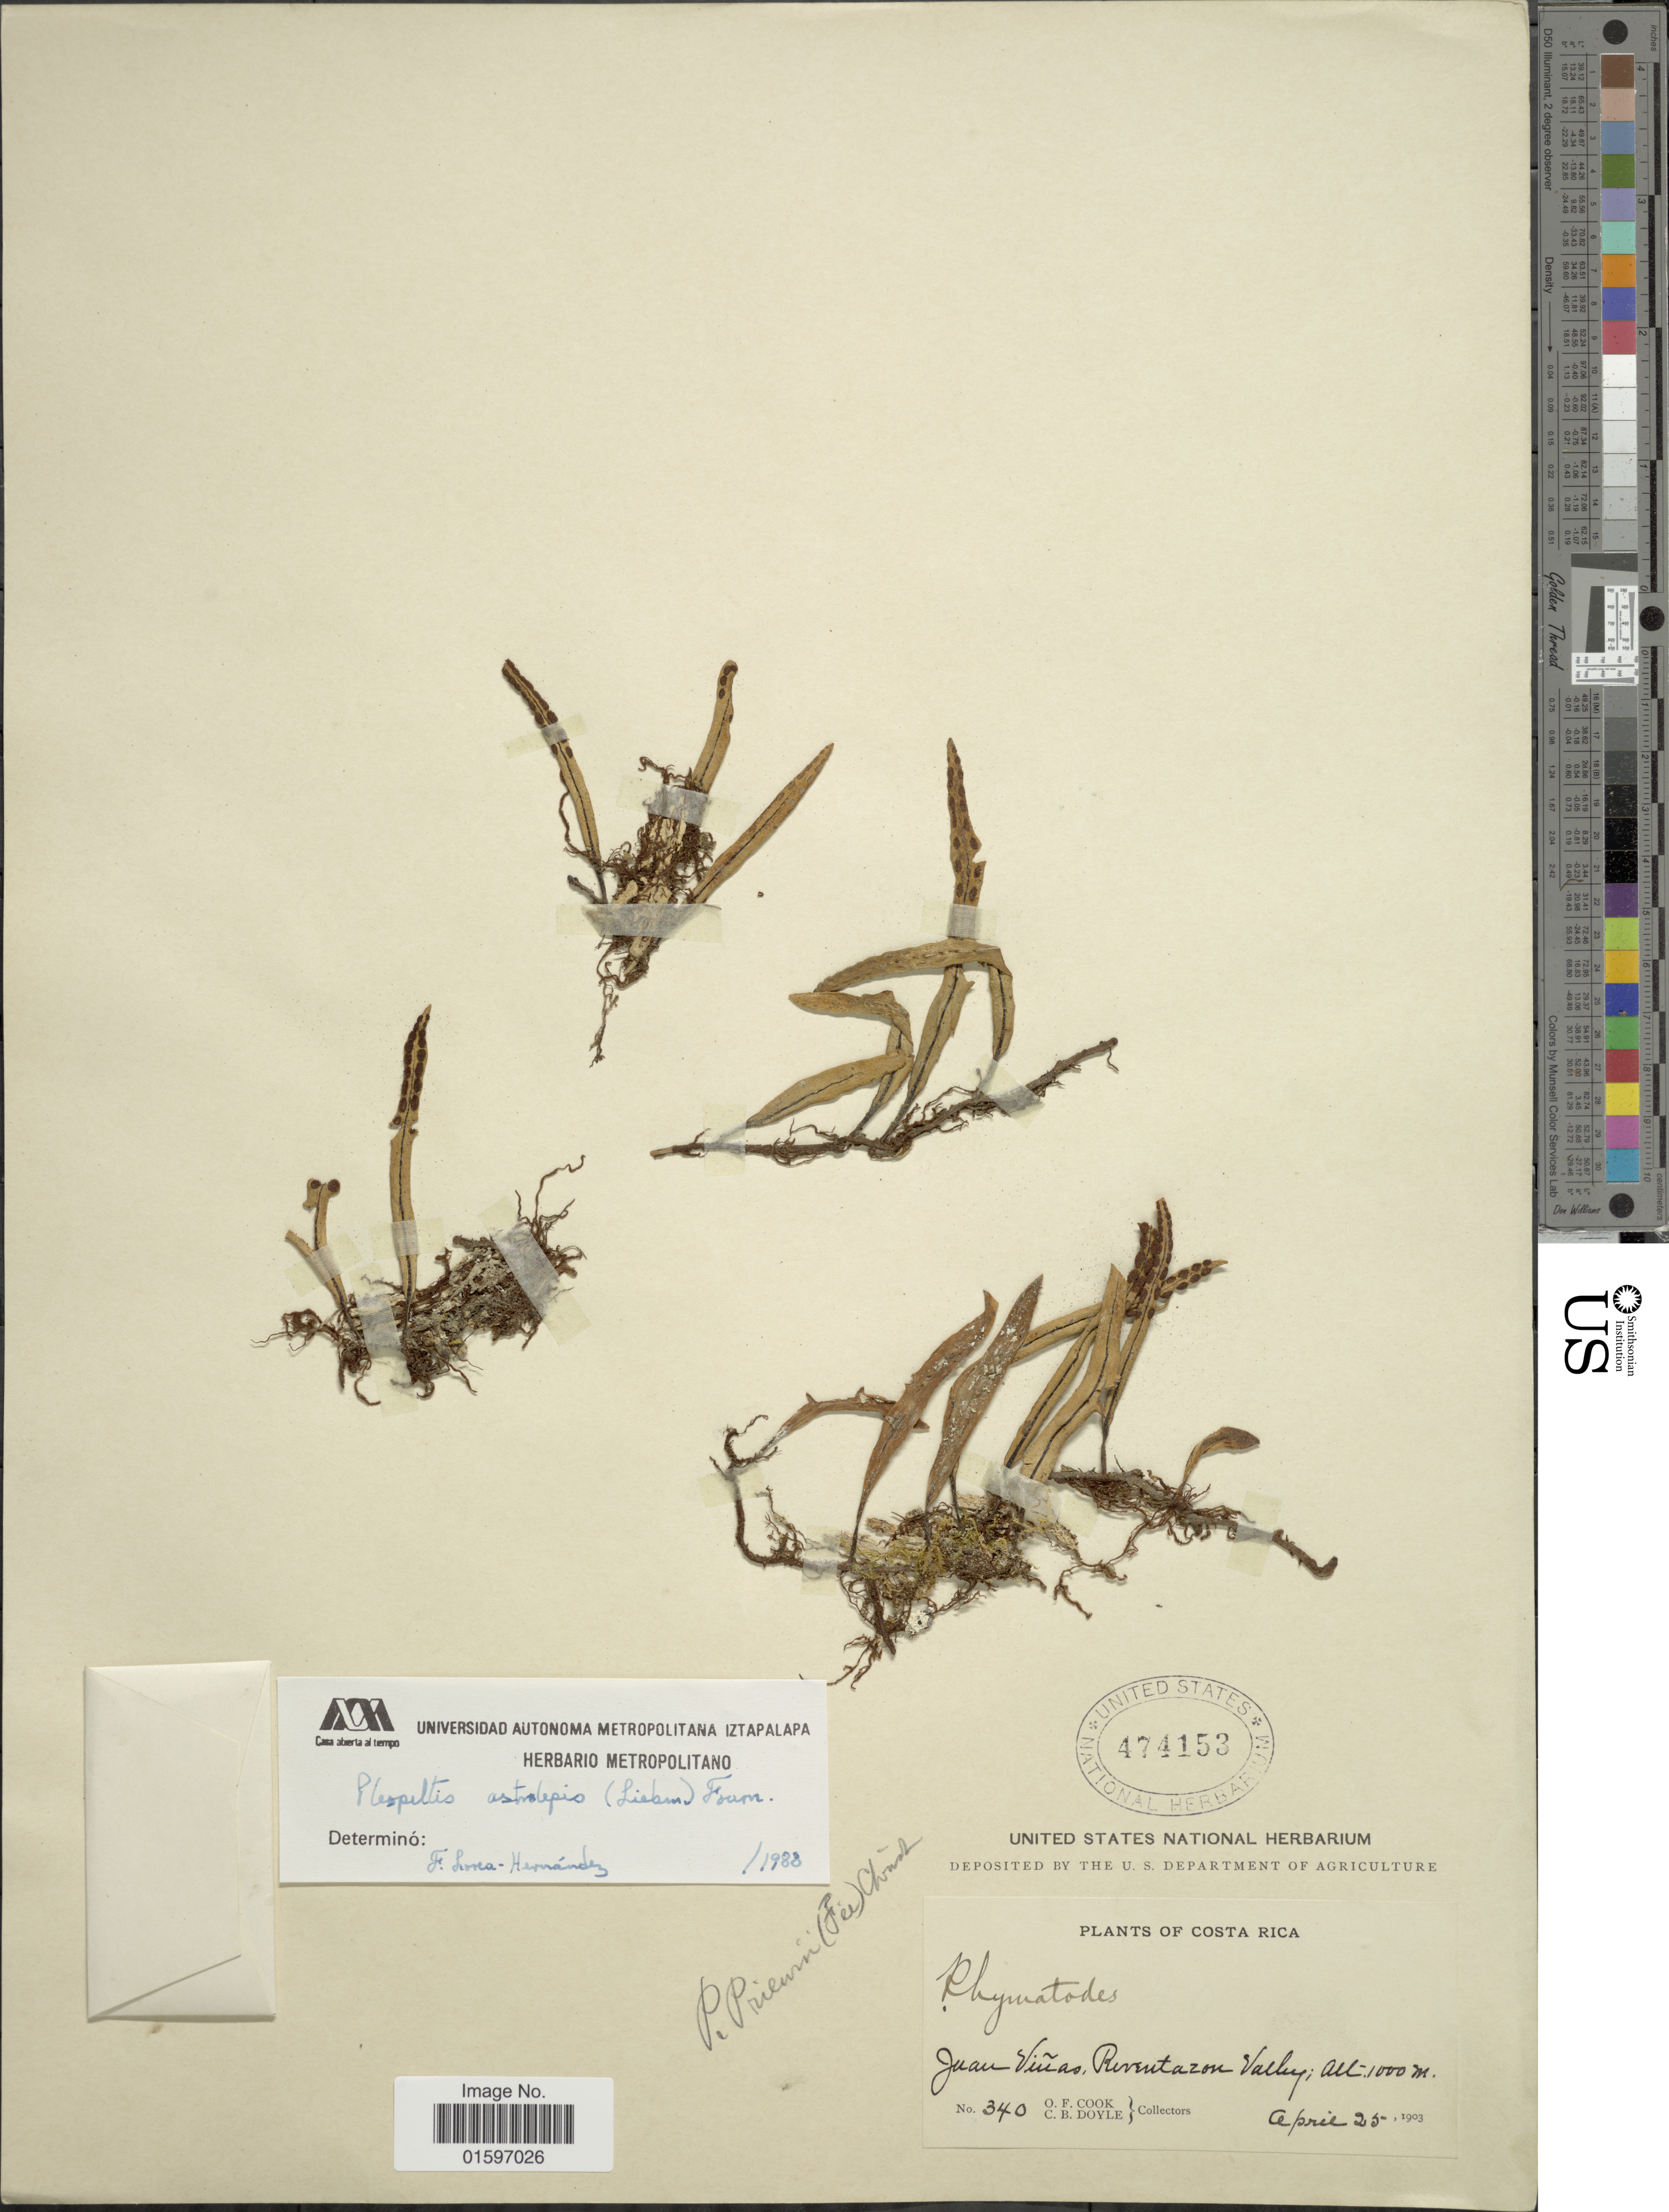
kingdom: Plantae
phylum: Tracheophyta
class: Polypodiopsida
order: Polypodiales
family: Polypodiaceae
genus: Pleopeltis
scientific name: Pleopeltis astrolepis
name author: (Liebm.) E. Fourn.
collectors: O. F. Cook & C. Doyle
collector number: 340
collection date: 1903-04-25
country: Costa Rica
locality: Juan Viñas. Reventazon Valley.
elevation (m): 1000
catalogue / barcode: US 474153